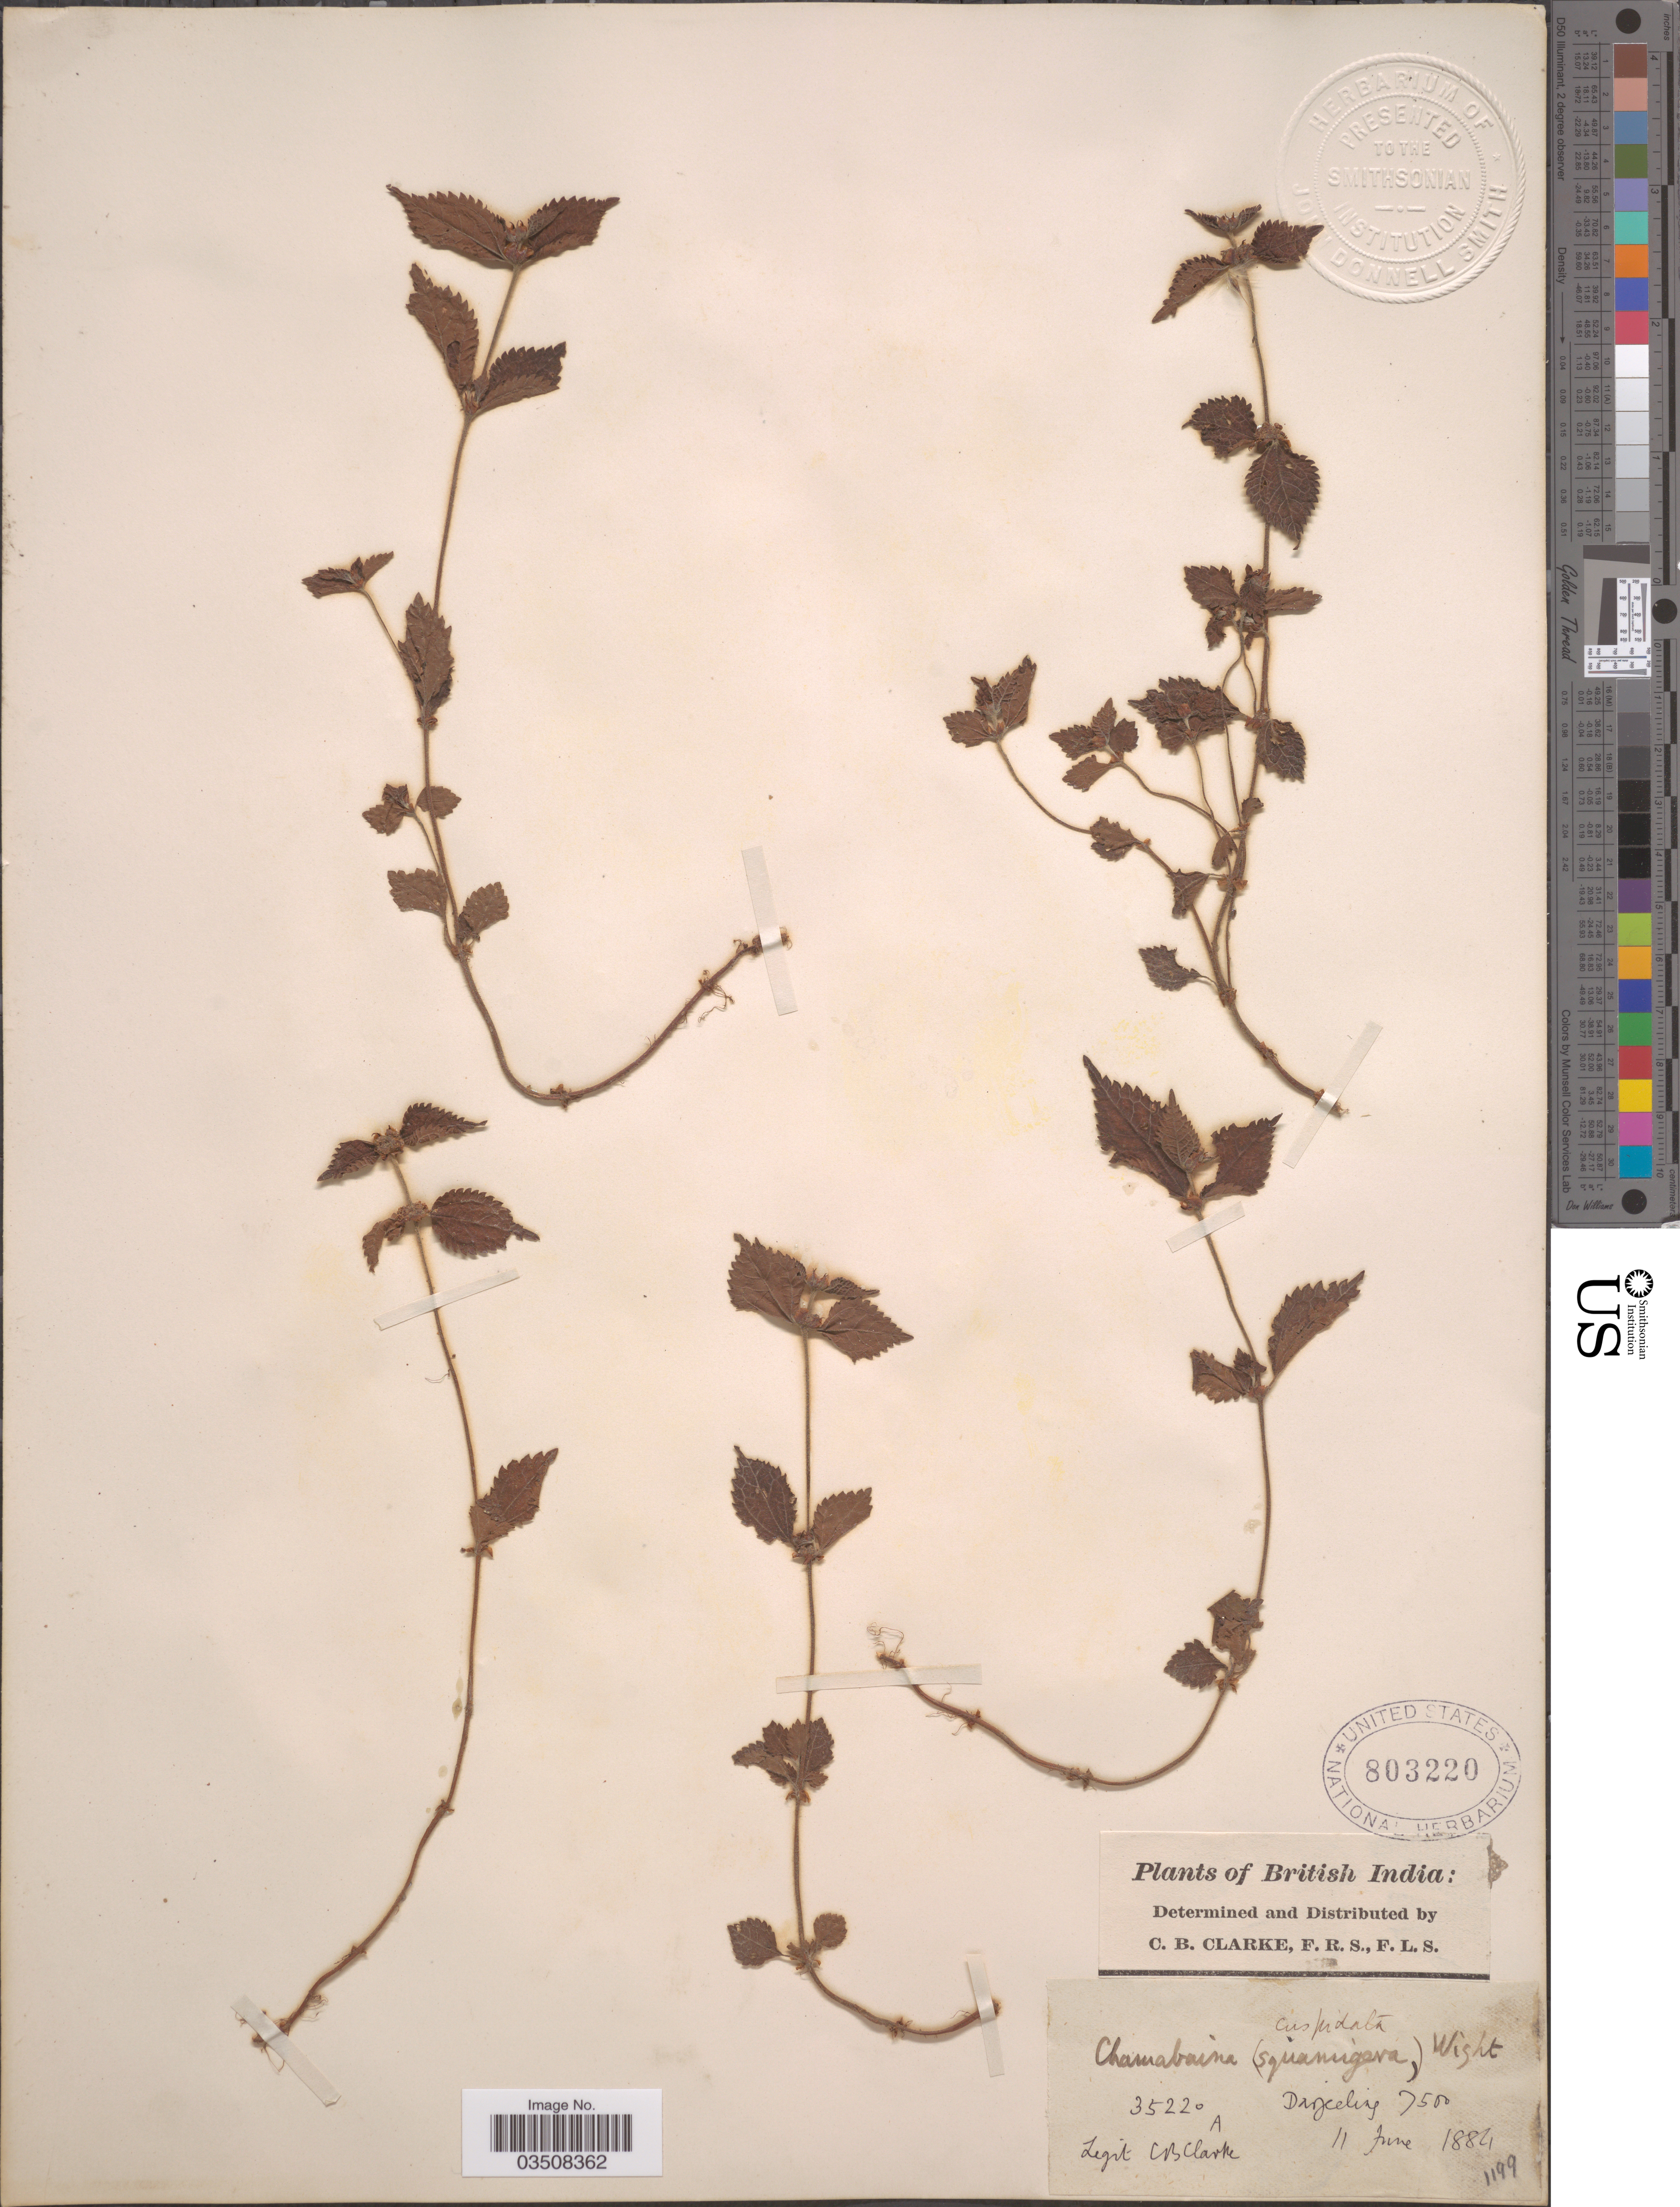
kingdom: Plantae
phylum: Tracheophyta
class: Magnoliopsida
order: Rosales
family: Urticaceae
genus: Chamabainia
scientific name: Chamabainia cuspidata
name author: Wight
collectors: C. B. Clarke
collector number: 35220A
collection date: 1884-06-11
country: India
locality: British India. Darjeeling.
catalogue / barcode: US 803220